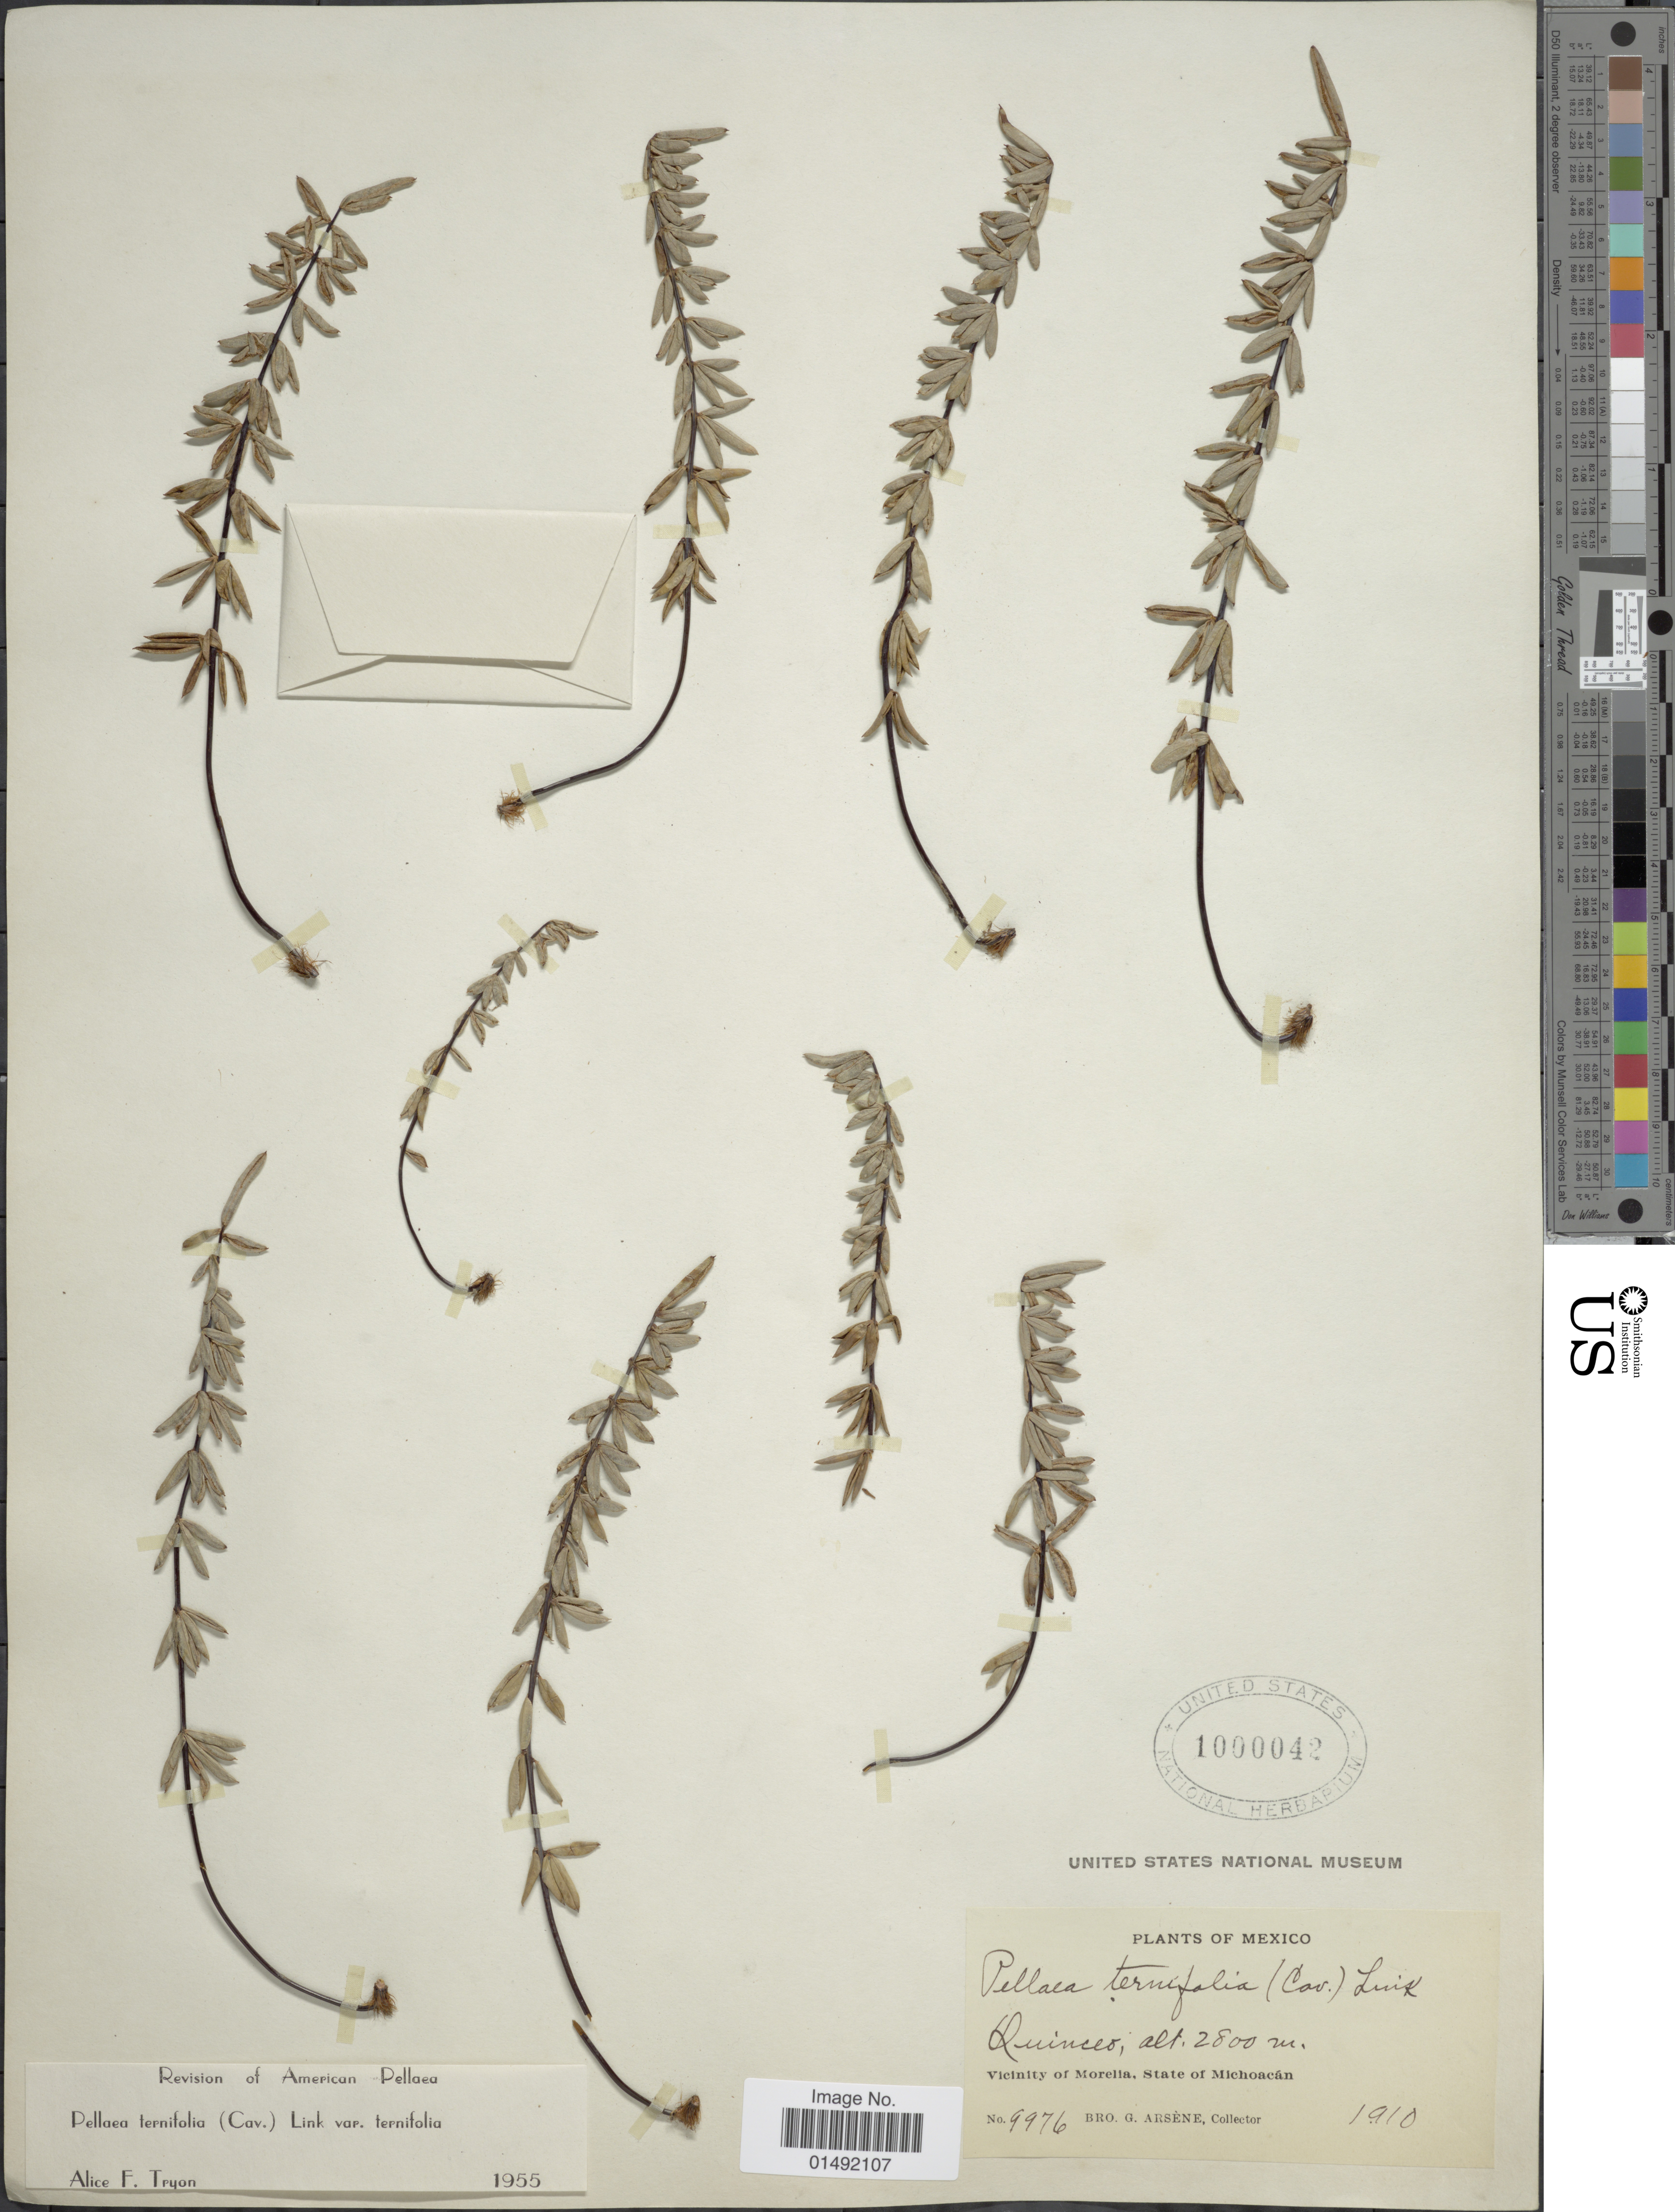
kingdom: Plantae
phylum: Tracheophyta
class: Polypodiopsida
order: Polypodiales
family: Pteridaceae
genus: Pellaea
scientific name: Pellaea ternifolia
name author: (Cav.) Link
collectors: Bro. G. Arsène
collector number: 9976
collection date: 1910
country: Mexico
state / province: Michoacán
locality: Wuinceo, Vicinity of Morelia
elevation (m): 2800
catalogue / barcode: US 1000042